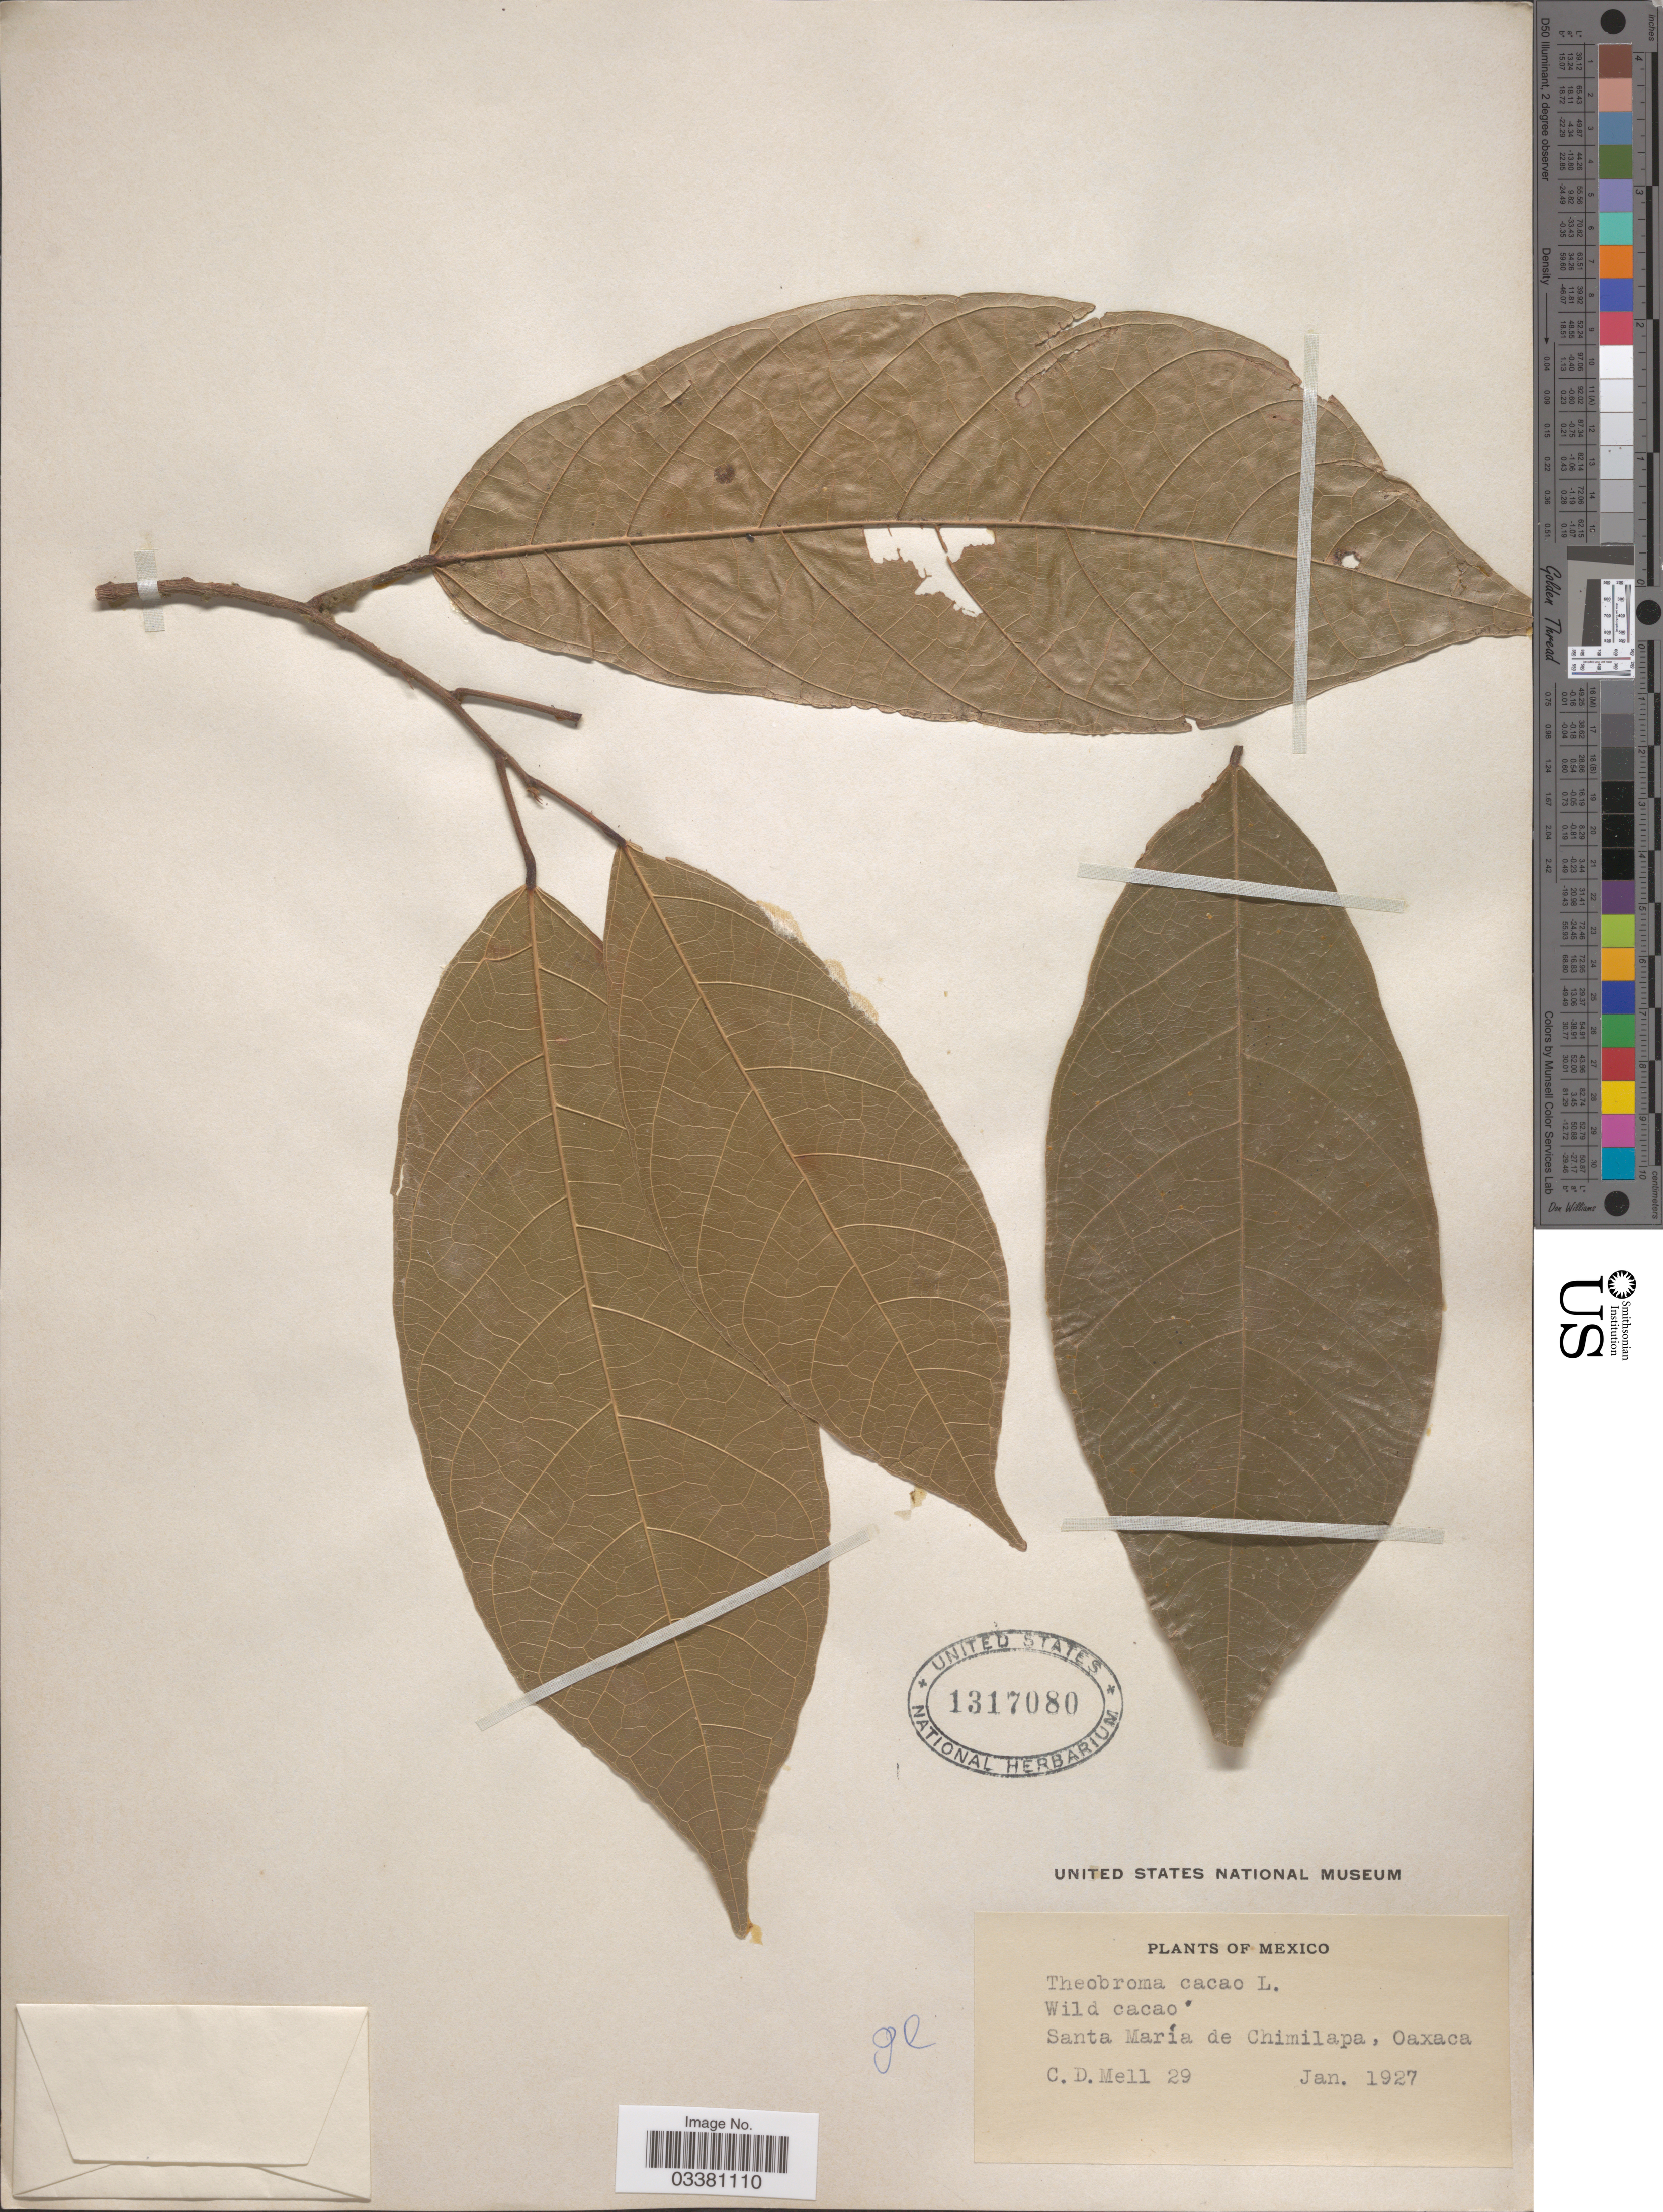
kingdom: Plantae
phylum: Tracheophyta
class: Magnoliopsida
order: Malvales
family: Malvaceae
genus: Theobroma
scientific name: Theobroma cacao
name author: L.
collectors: C. D. Mell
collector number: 29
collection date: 1927-01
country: Mexico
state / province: Oaxaca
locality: Santa María de Chimilapa.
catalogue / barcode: US 1317080